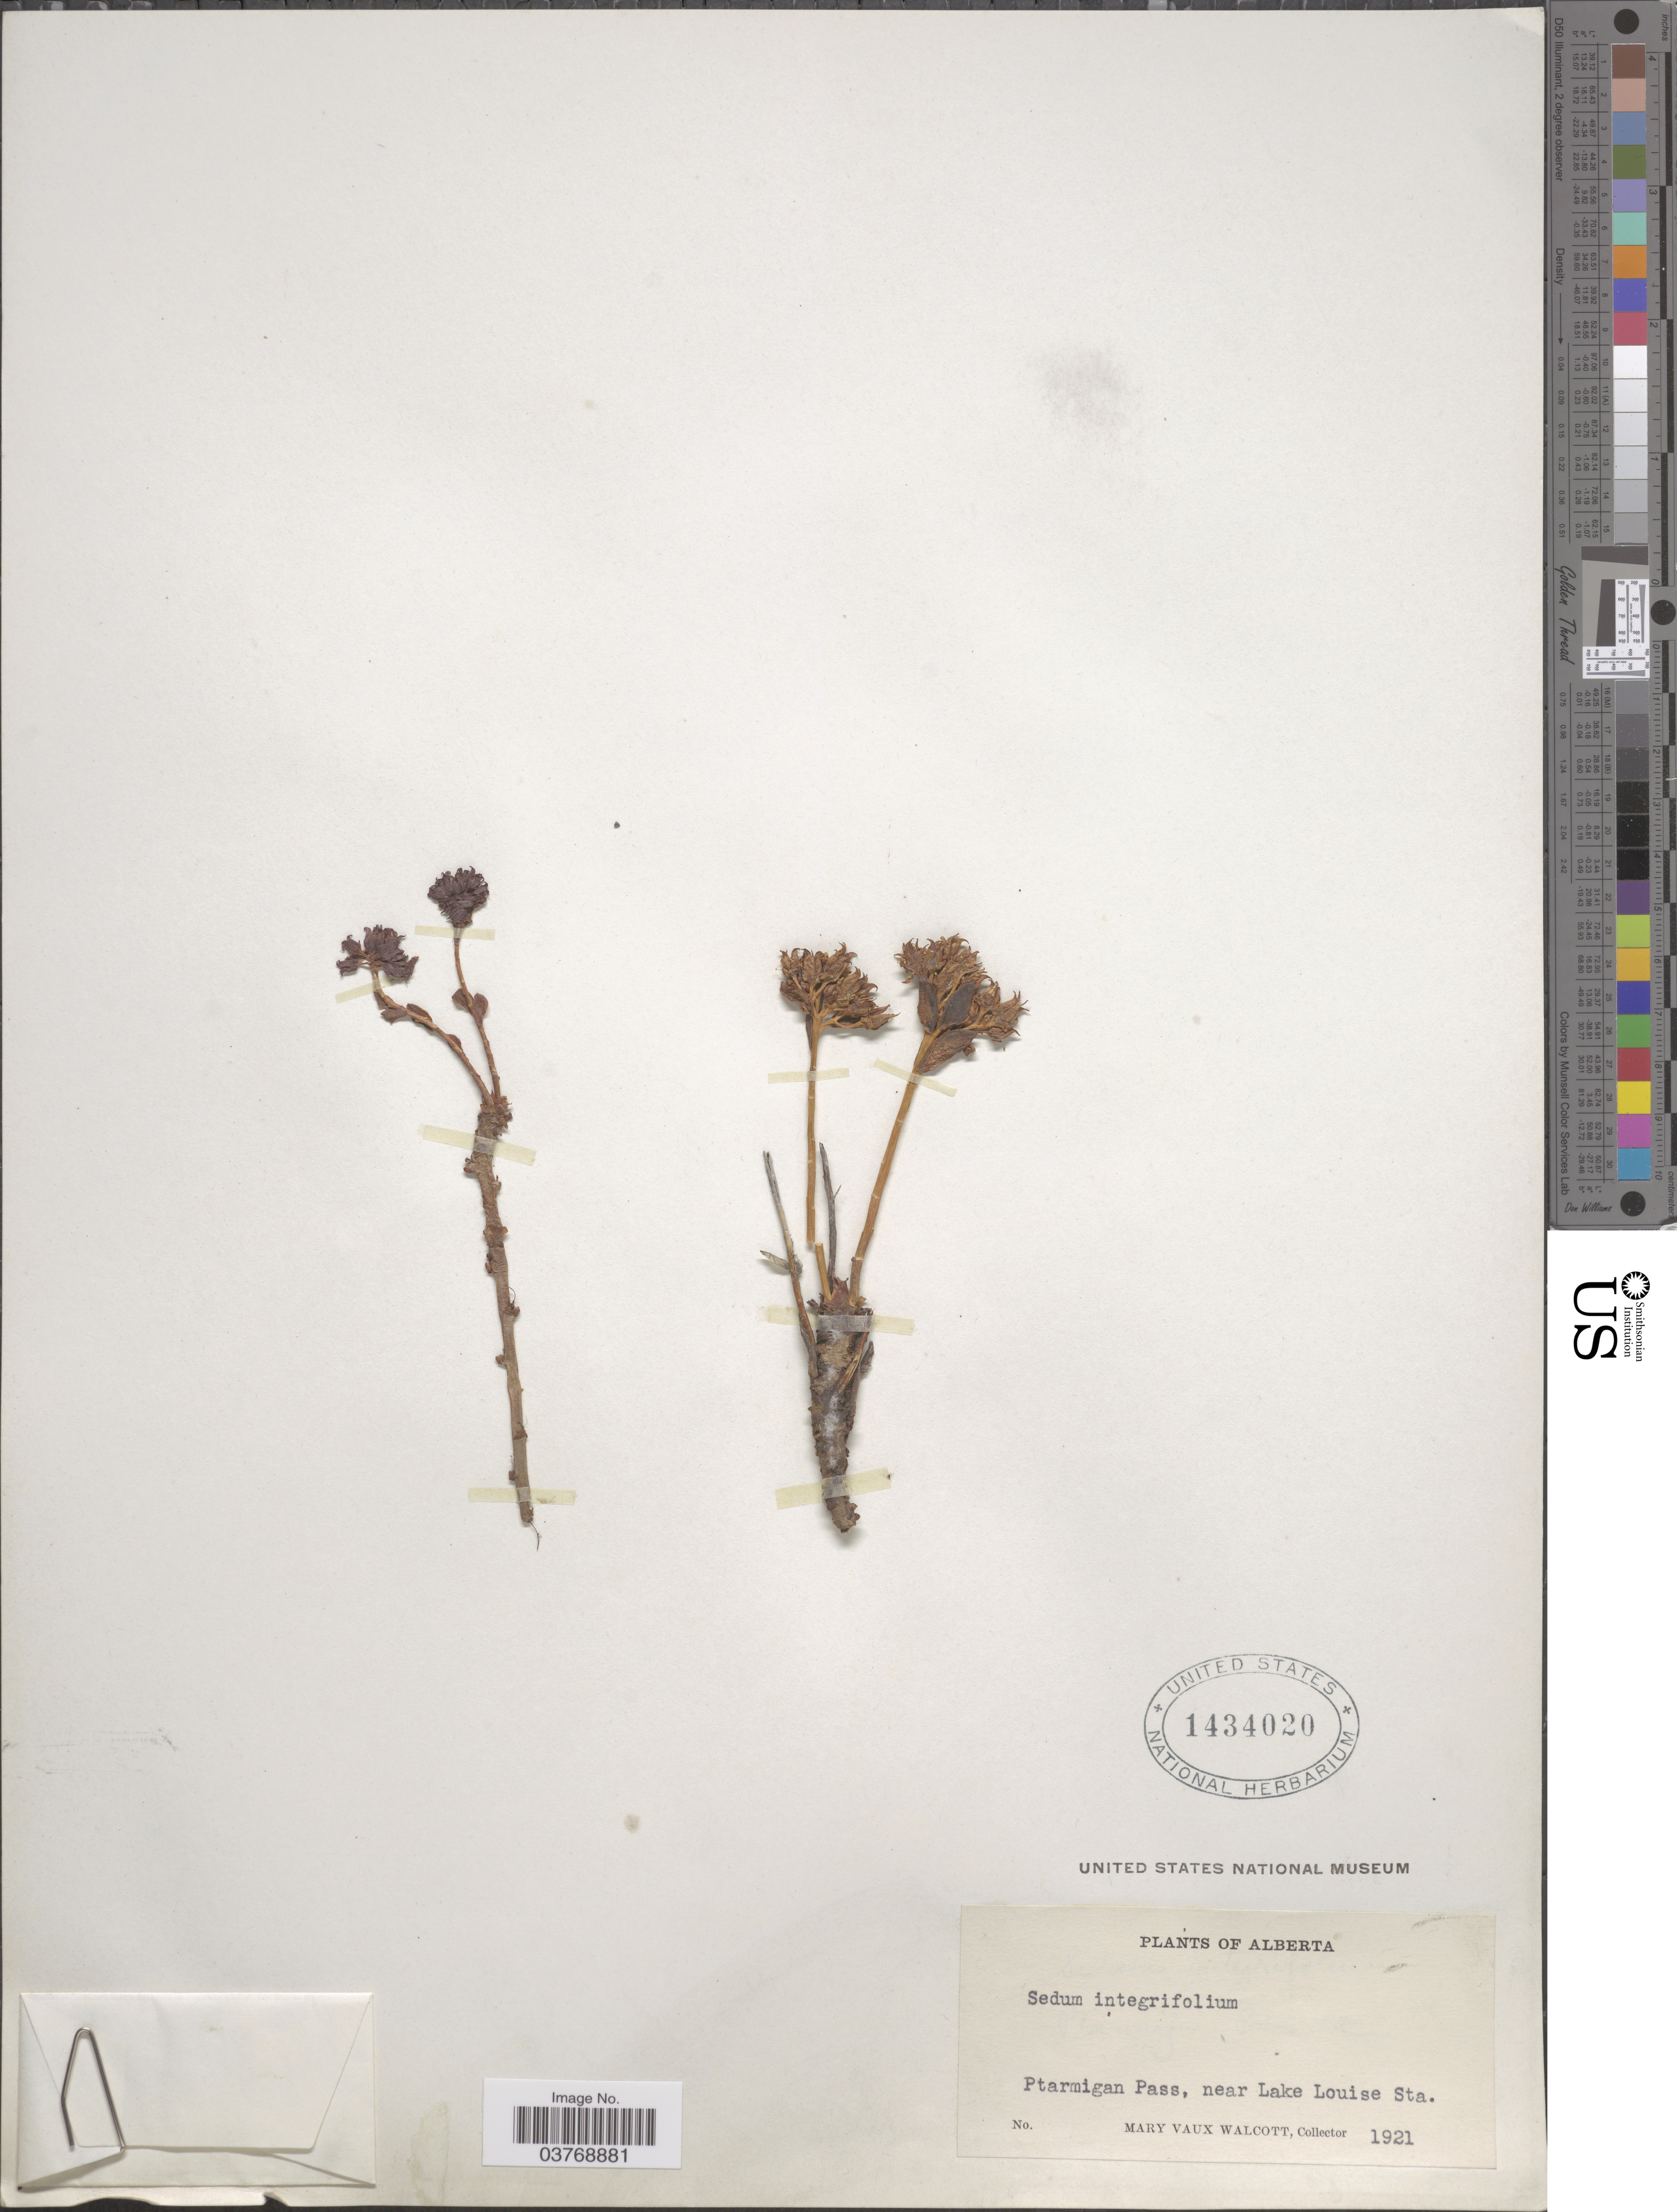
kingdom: Plantae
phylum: Tracheophyta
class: Magnoliopsida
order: Saxifragales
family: Crassulaceae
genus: Rhodiola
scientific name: Rhodiola integrifolia subsp. integrifolia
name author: Raf.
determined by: Strong, Mark T., (BOT), Smithsonian Institution - National Museum of Natural History (UNITED STATES)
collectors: M. Walcott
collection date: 1921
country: Canada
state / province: Alberta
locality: Ptarmigan Pass, near Lake Louise Sta.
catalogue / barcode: US 1434020